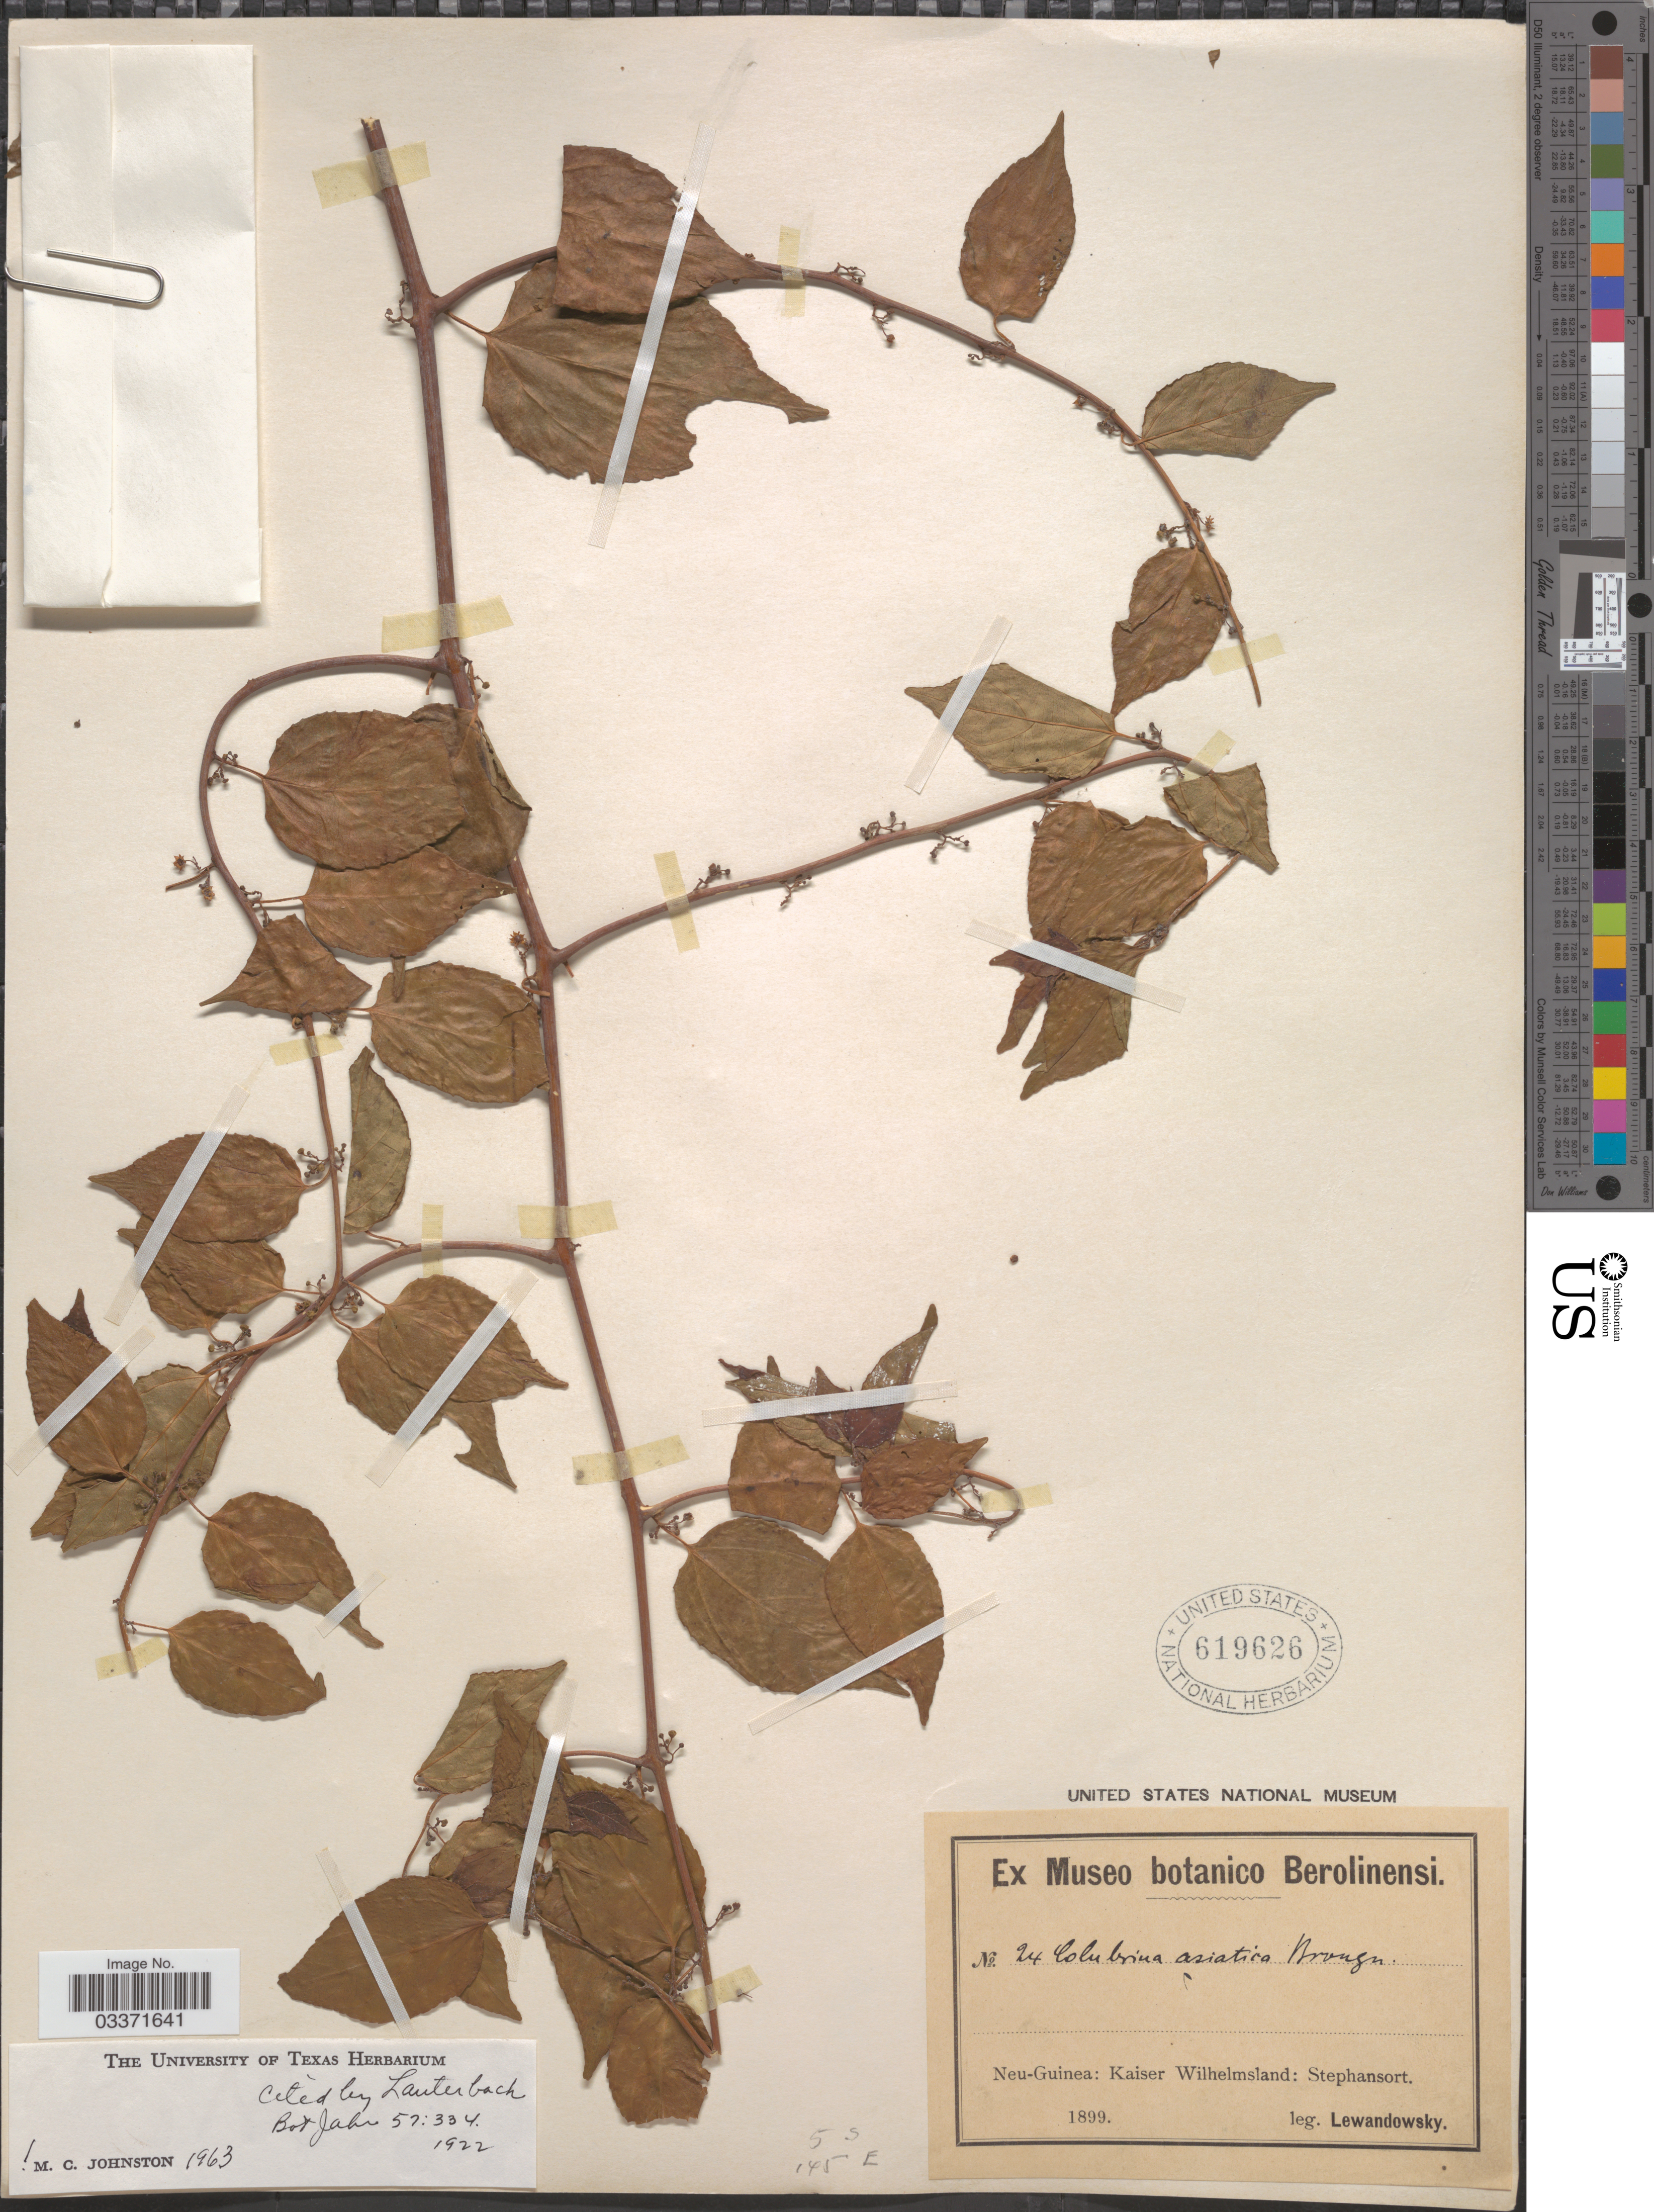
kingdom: Plantae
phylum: Tracheophyta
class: Magnoliopsida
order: Rosales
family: Rhamnaceae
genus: Colubrina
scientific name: Colubrina asiatica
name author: (L.) Brongn.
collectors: -. Lewandowsky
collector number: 24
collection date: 1899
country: Papua New Guinea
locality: Neu-Guinea: Kaiser Wilhelmsland: Stephansort.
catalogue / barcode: US 619626